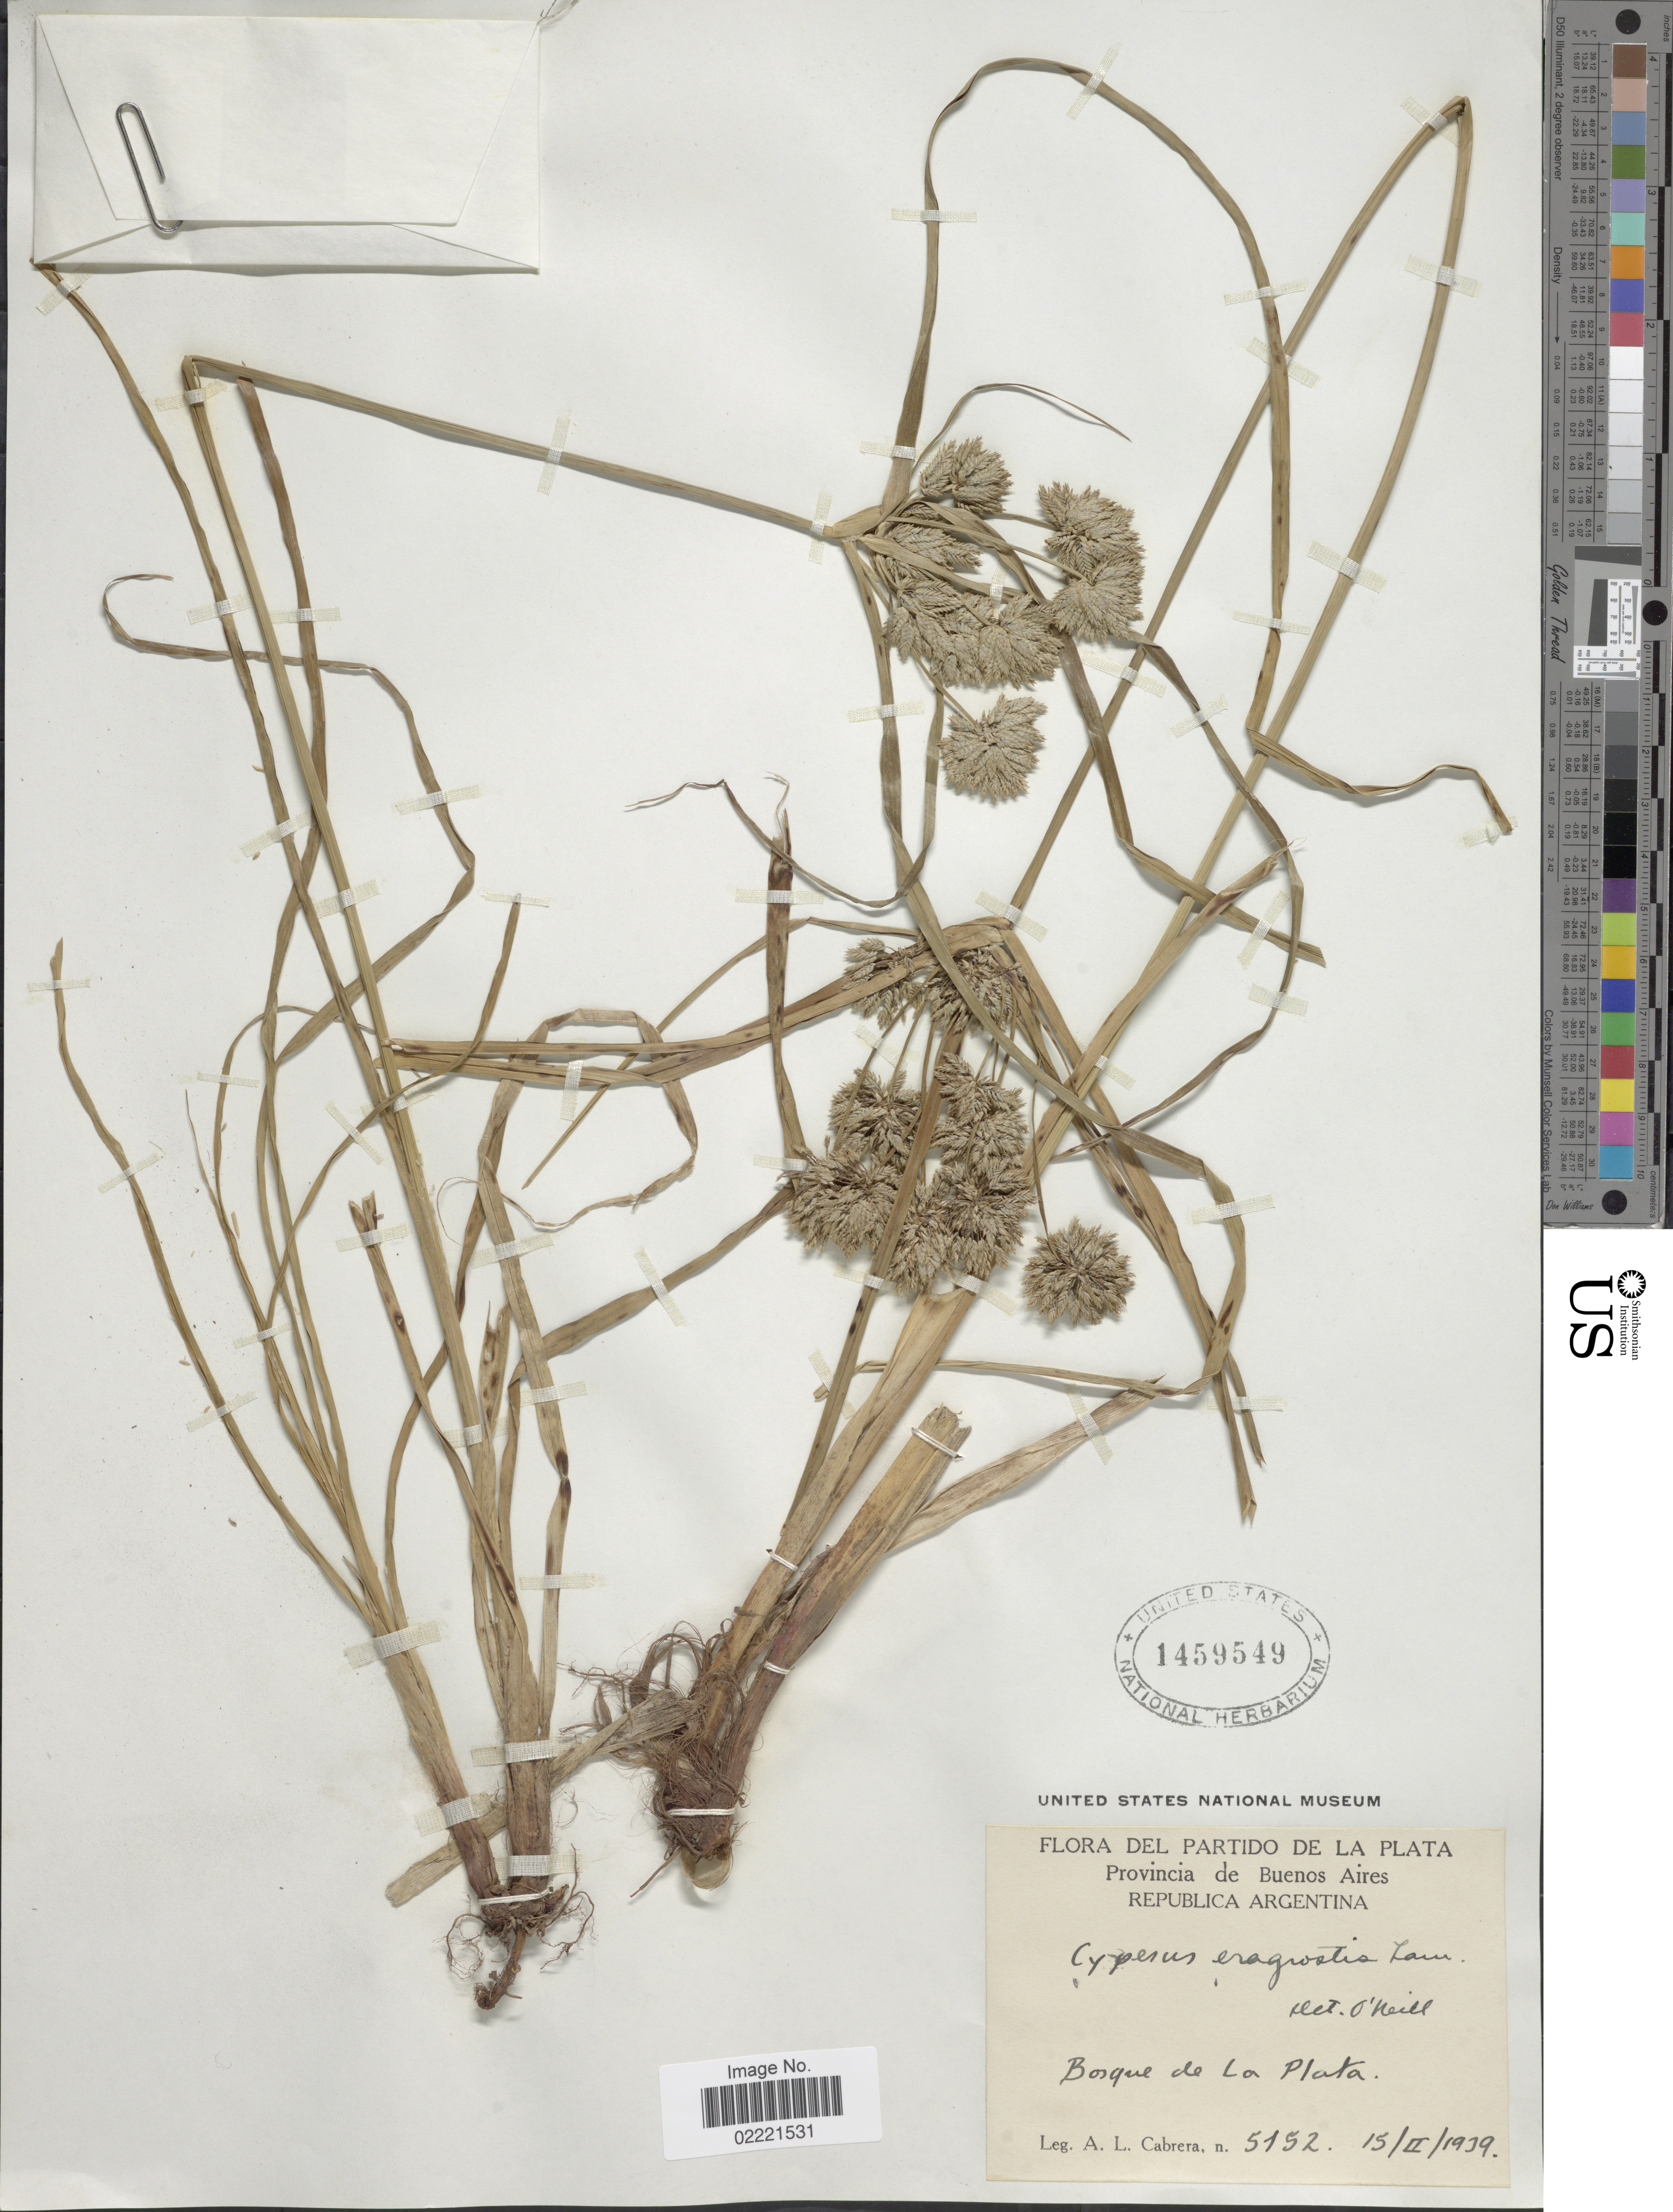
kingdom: Plantae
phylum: Tracheophyta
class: Liliopsida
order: Poales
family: Cyperaceae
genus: Cyperus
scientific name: Cyperus eragrostis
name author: Lam.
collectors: A. L. Cabrera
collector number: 5152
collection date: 1939-02-15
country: Argentina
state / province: Buenos Aires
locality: Provincia de Buenos Aires, Republica Argentina, Bosque de La Plata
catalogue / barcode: US 1459549